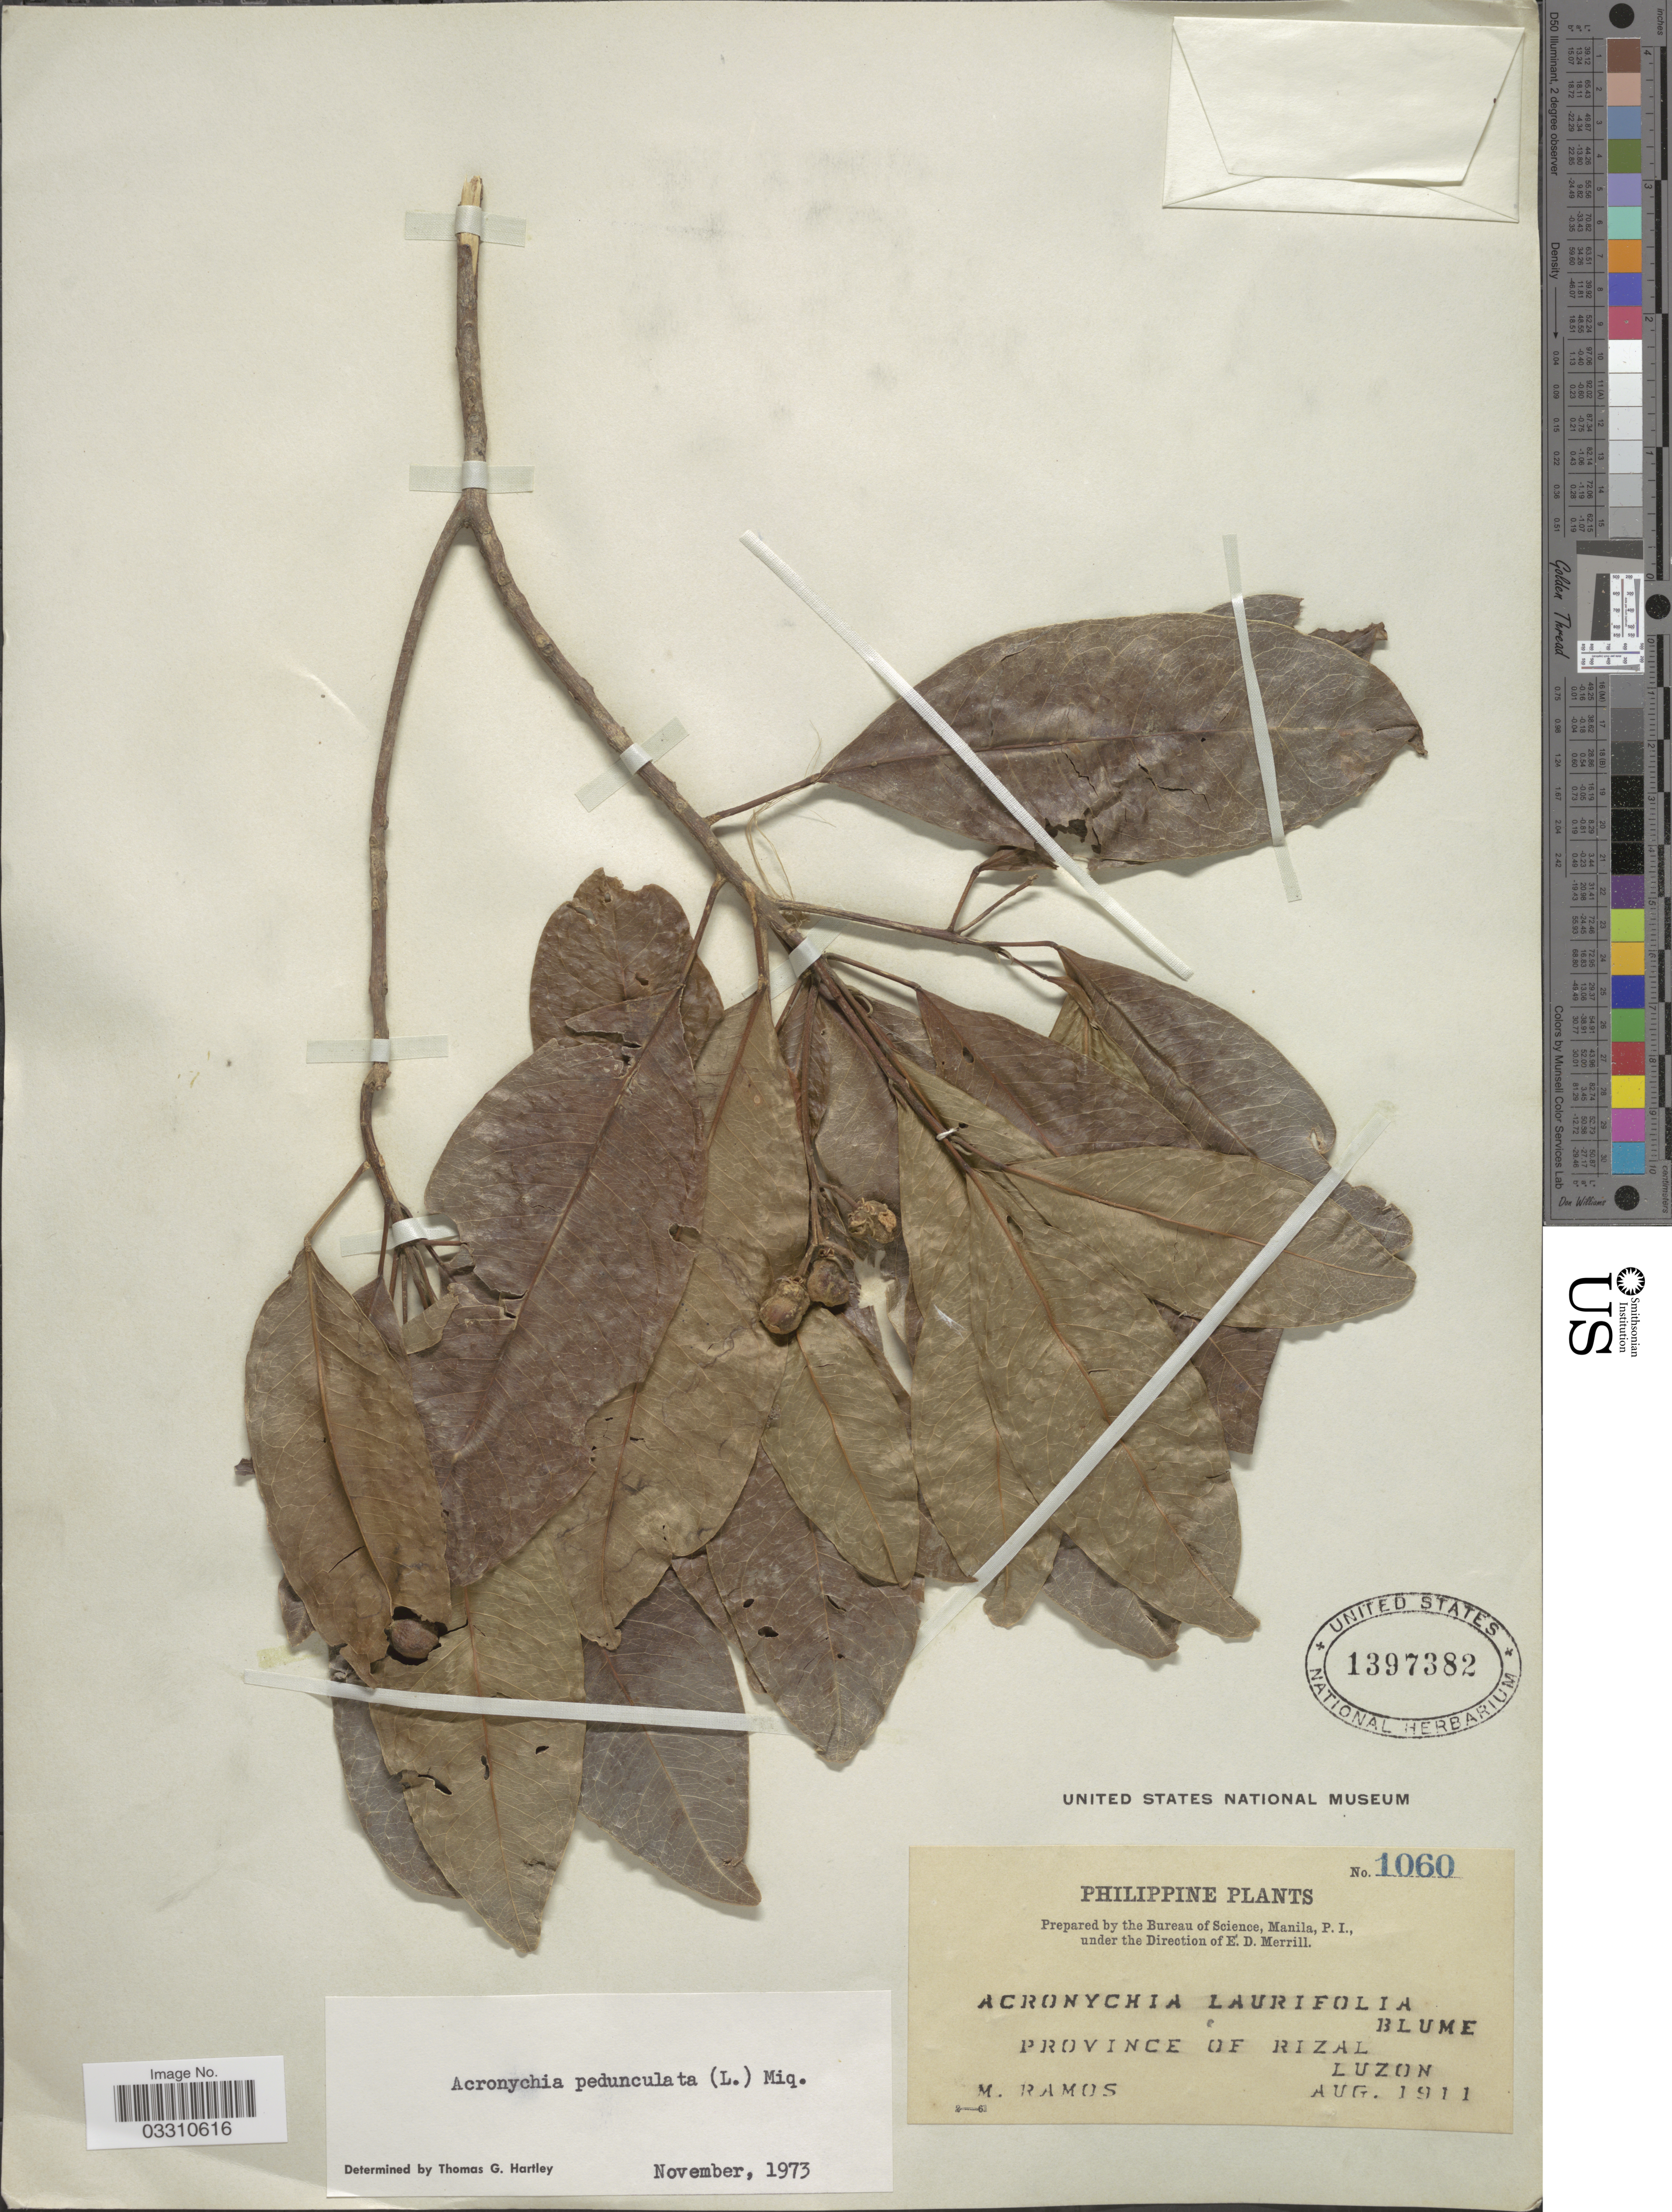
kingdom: Plantae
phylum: Tracheophyta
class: Magnoliopsida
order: Sapindales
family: Rutaceae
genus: Acronychia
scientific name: Acronychia pedunculata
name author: (L.) Miq.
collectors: M. Ramos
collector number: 1060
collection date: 1911-08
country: Philippines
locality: Province of Rizal. Luzon.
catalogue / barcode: US 1397382